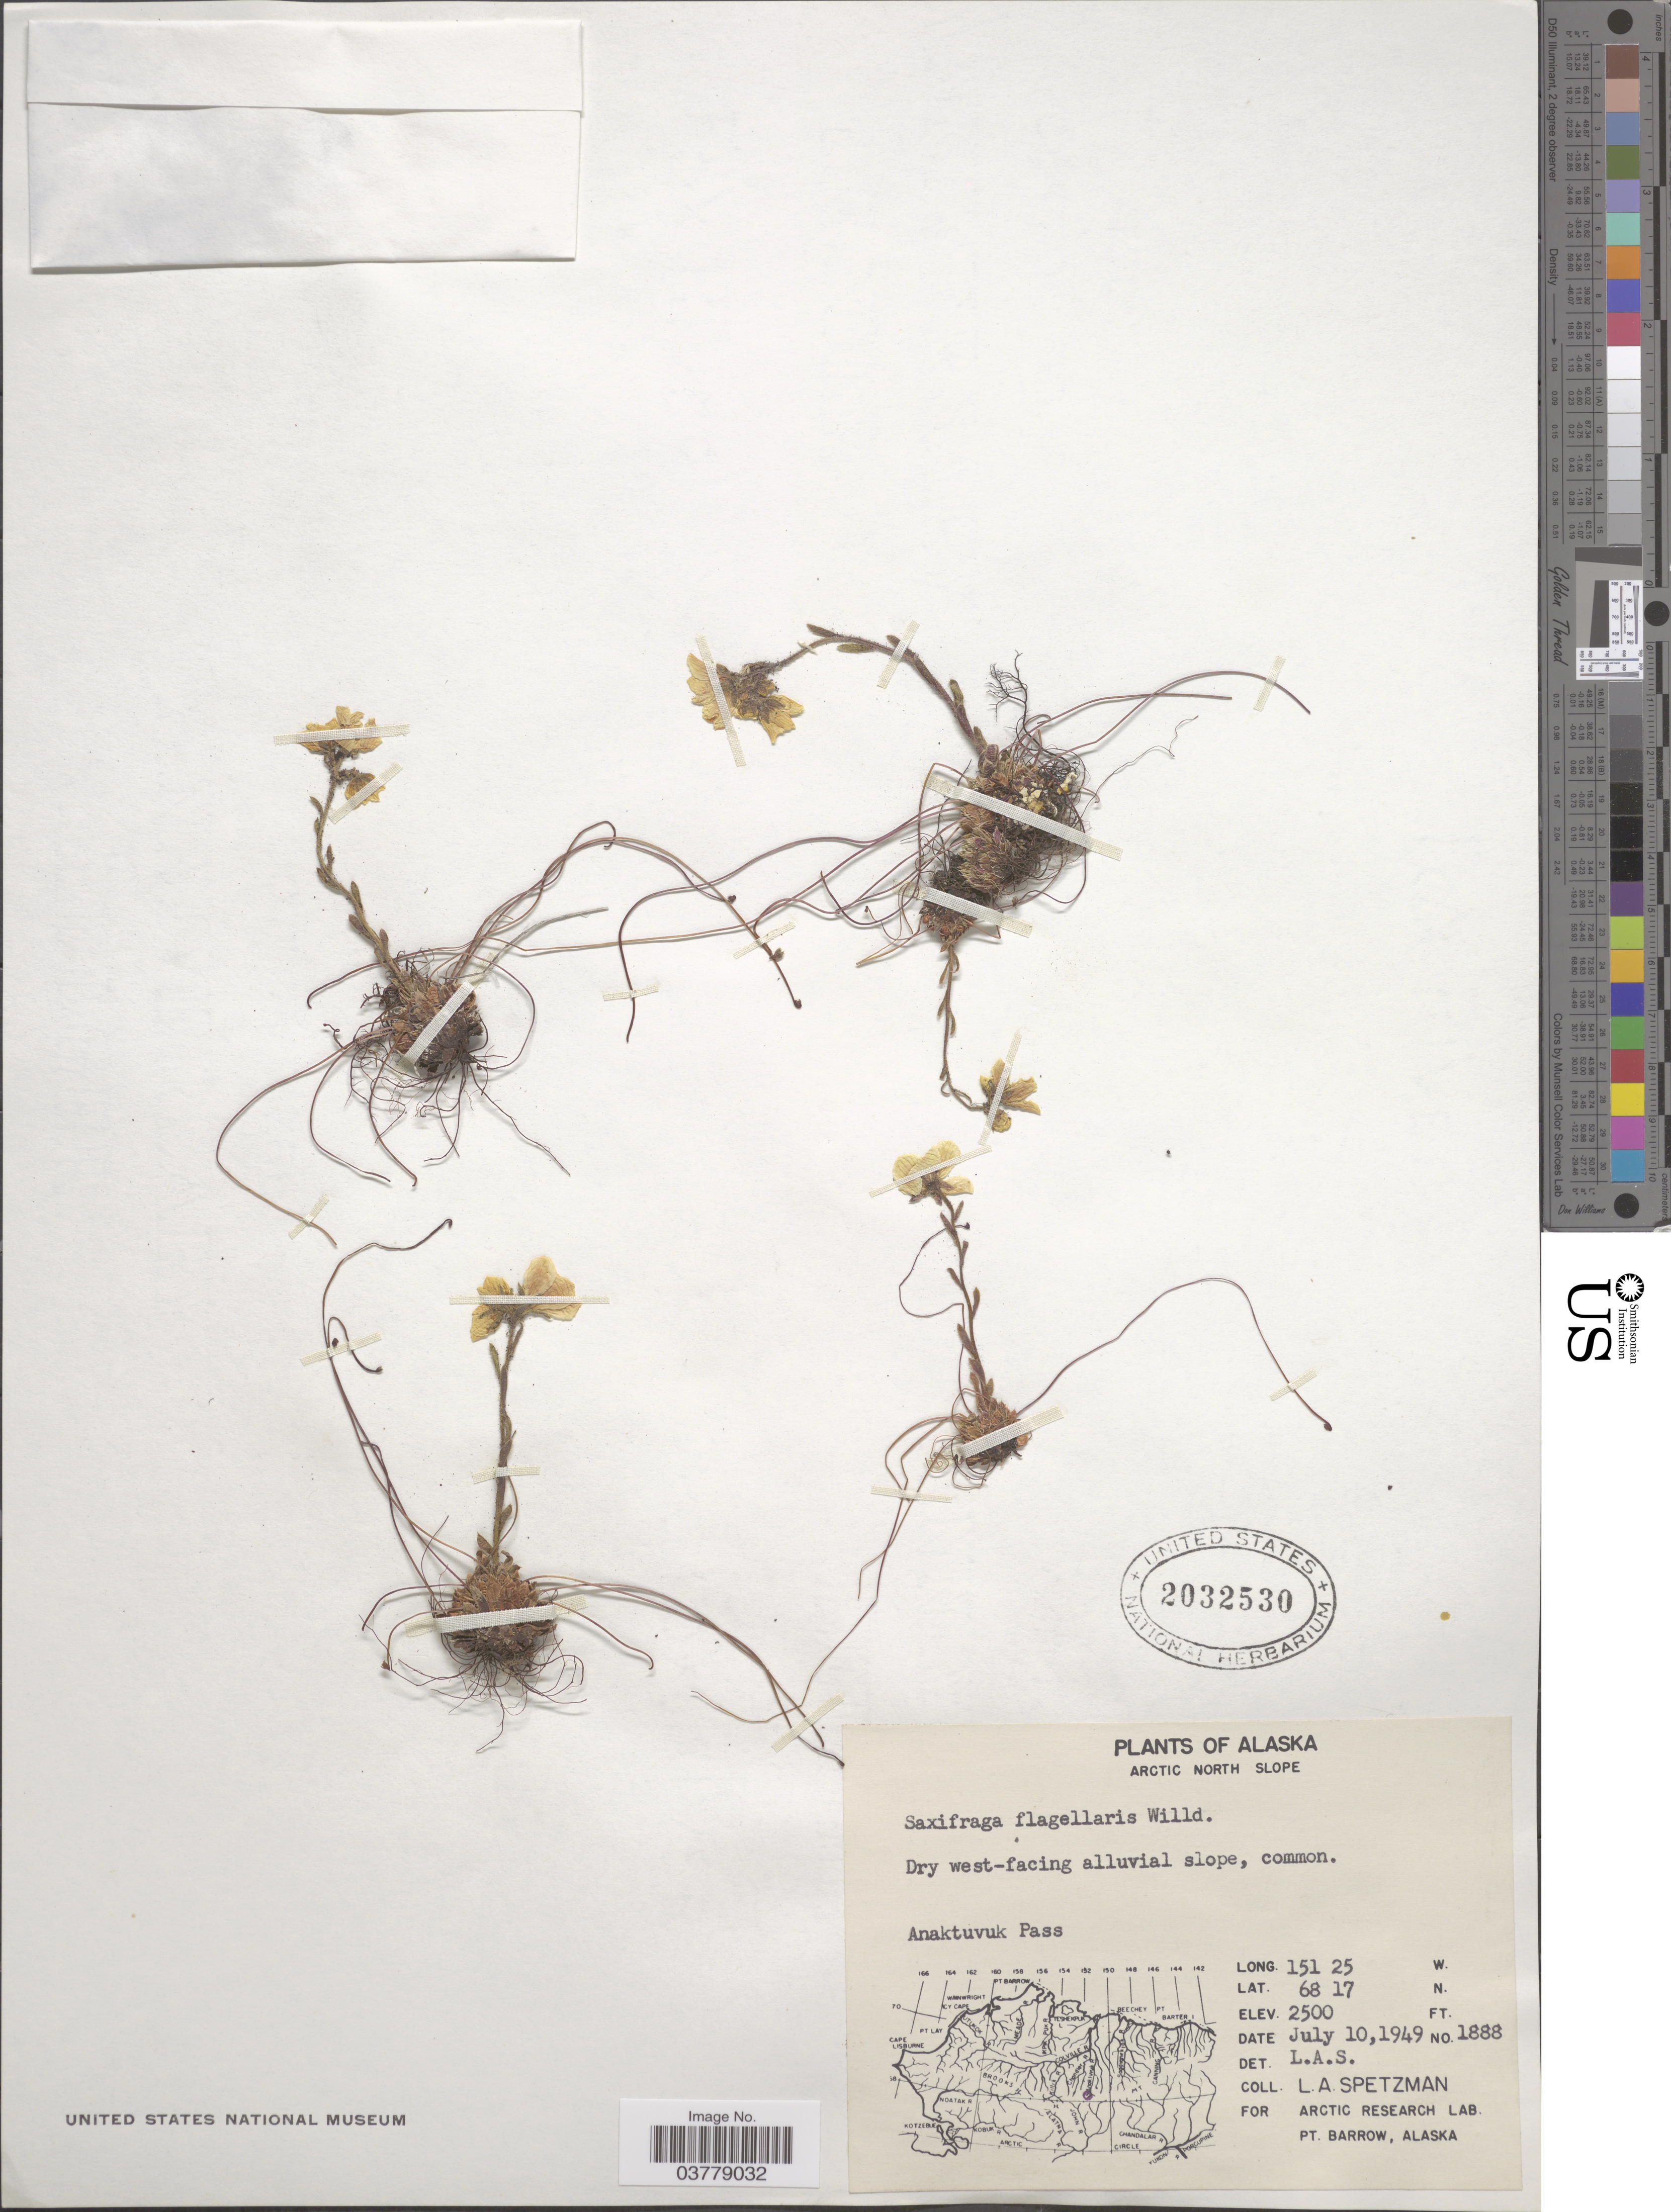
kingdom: Plantae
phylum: Tracheophyta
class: Magnoliopsida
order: Saxifragales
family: Saxifragaceae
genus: Saxifraga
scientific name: Saxifraga flagellaris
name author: Willd. ex Sternb.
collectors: L. Spetzman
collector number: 1888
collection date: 1949-07-10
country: United States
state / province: Alaska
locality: Arctic North Slope. Anaktuvuk Pass.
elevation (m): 762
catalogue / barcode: US 2032530